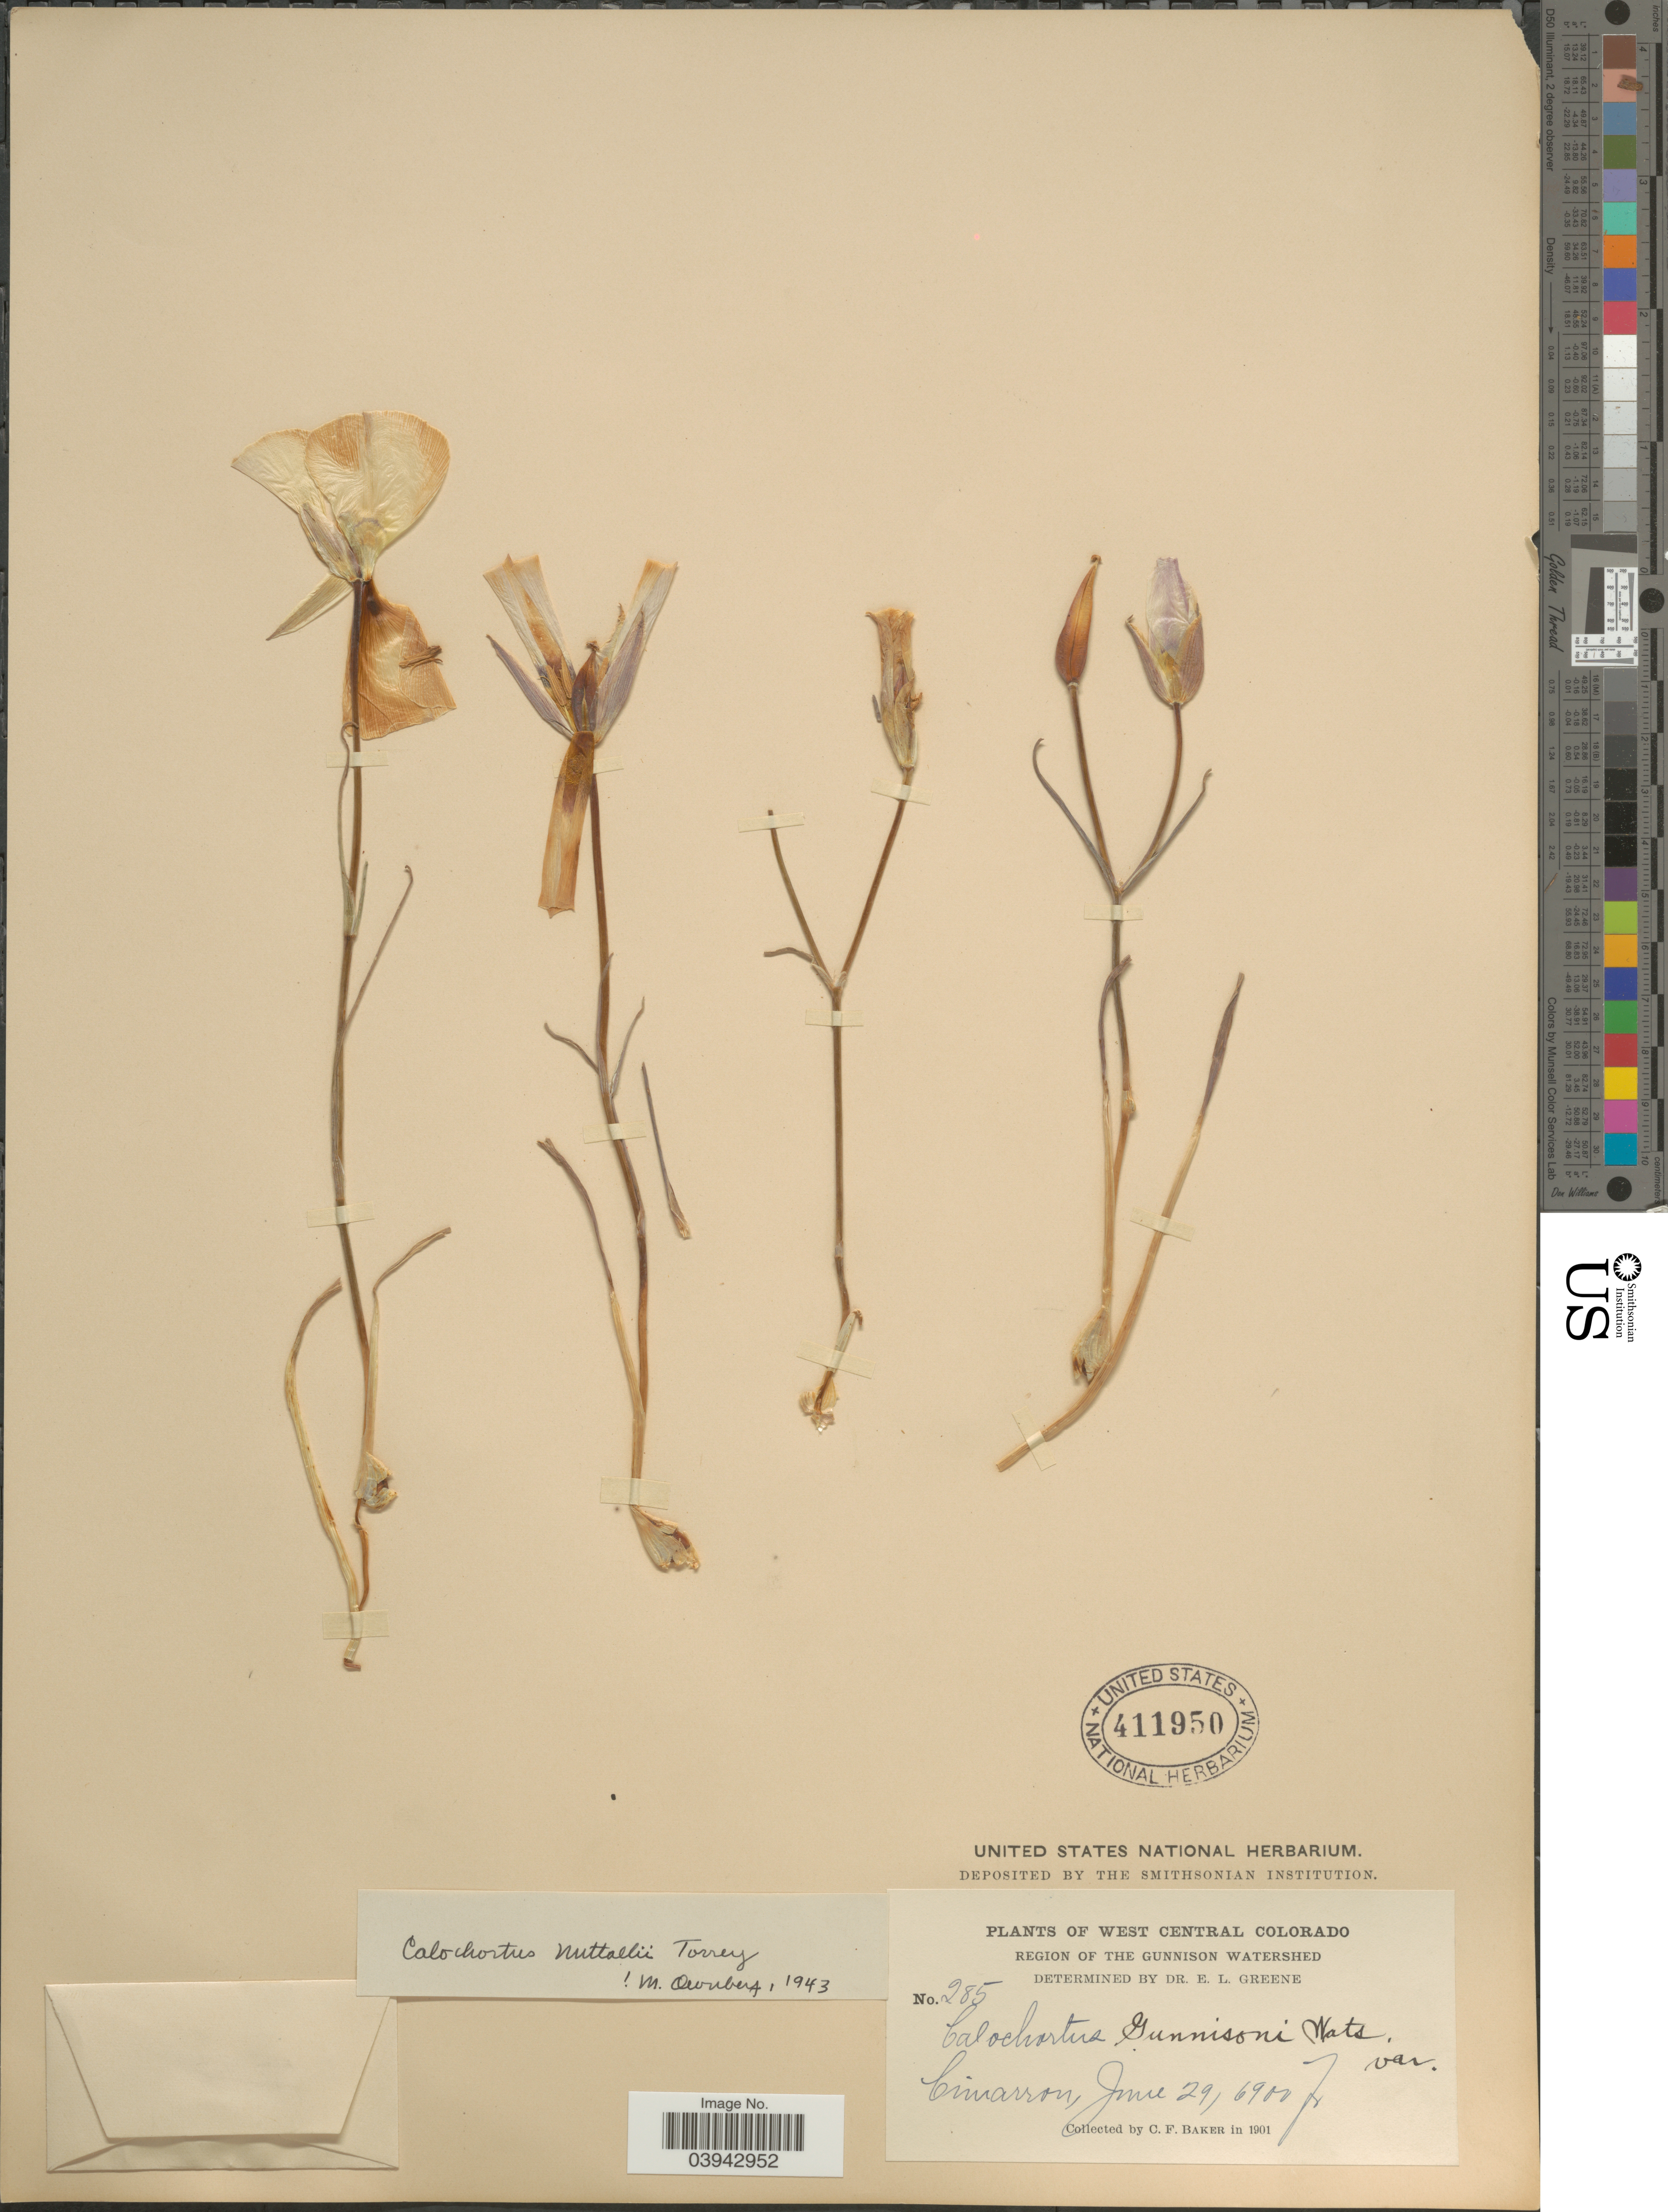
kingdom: Plantae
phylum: Tracheophyta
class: Liliopsida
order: Liliales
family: Liliaceae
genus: Calochortus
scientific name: Calochortus nuttallii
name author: Torr.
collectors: C. F. Baker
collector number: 285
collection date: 1901-06-29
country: United States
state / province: Colorado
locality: West Central Colorado. Region of the Gunnison Watershed. Cimarron.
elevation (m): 2103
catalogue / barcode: US 411950